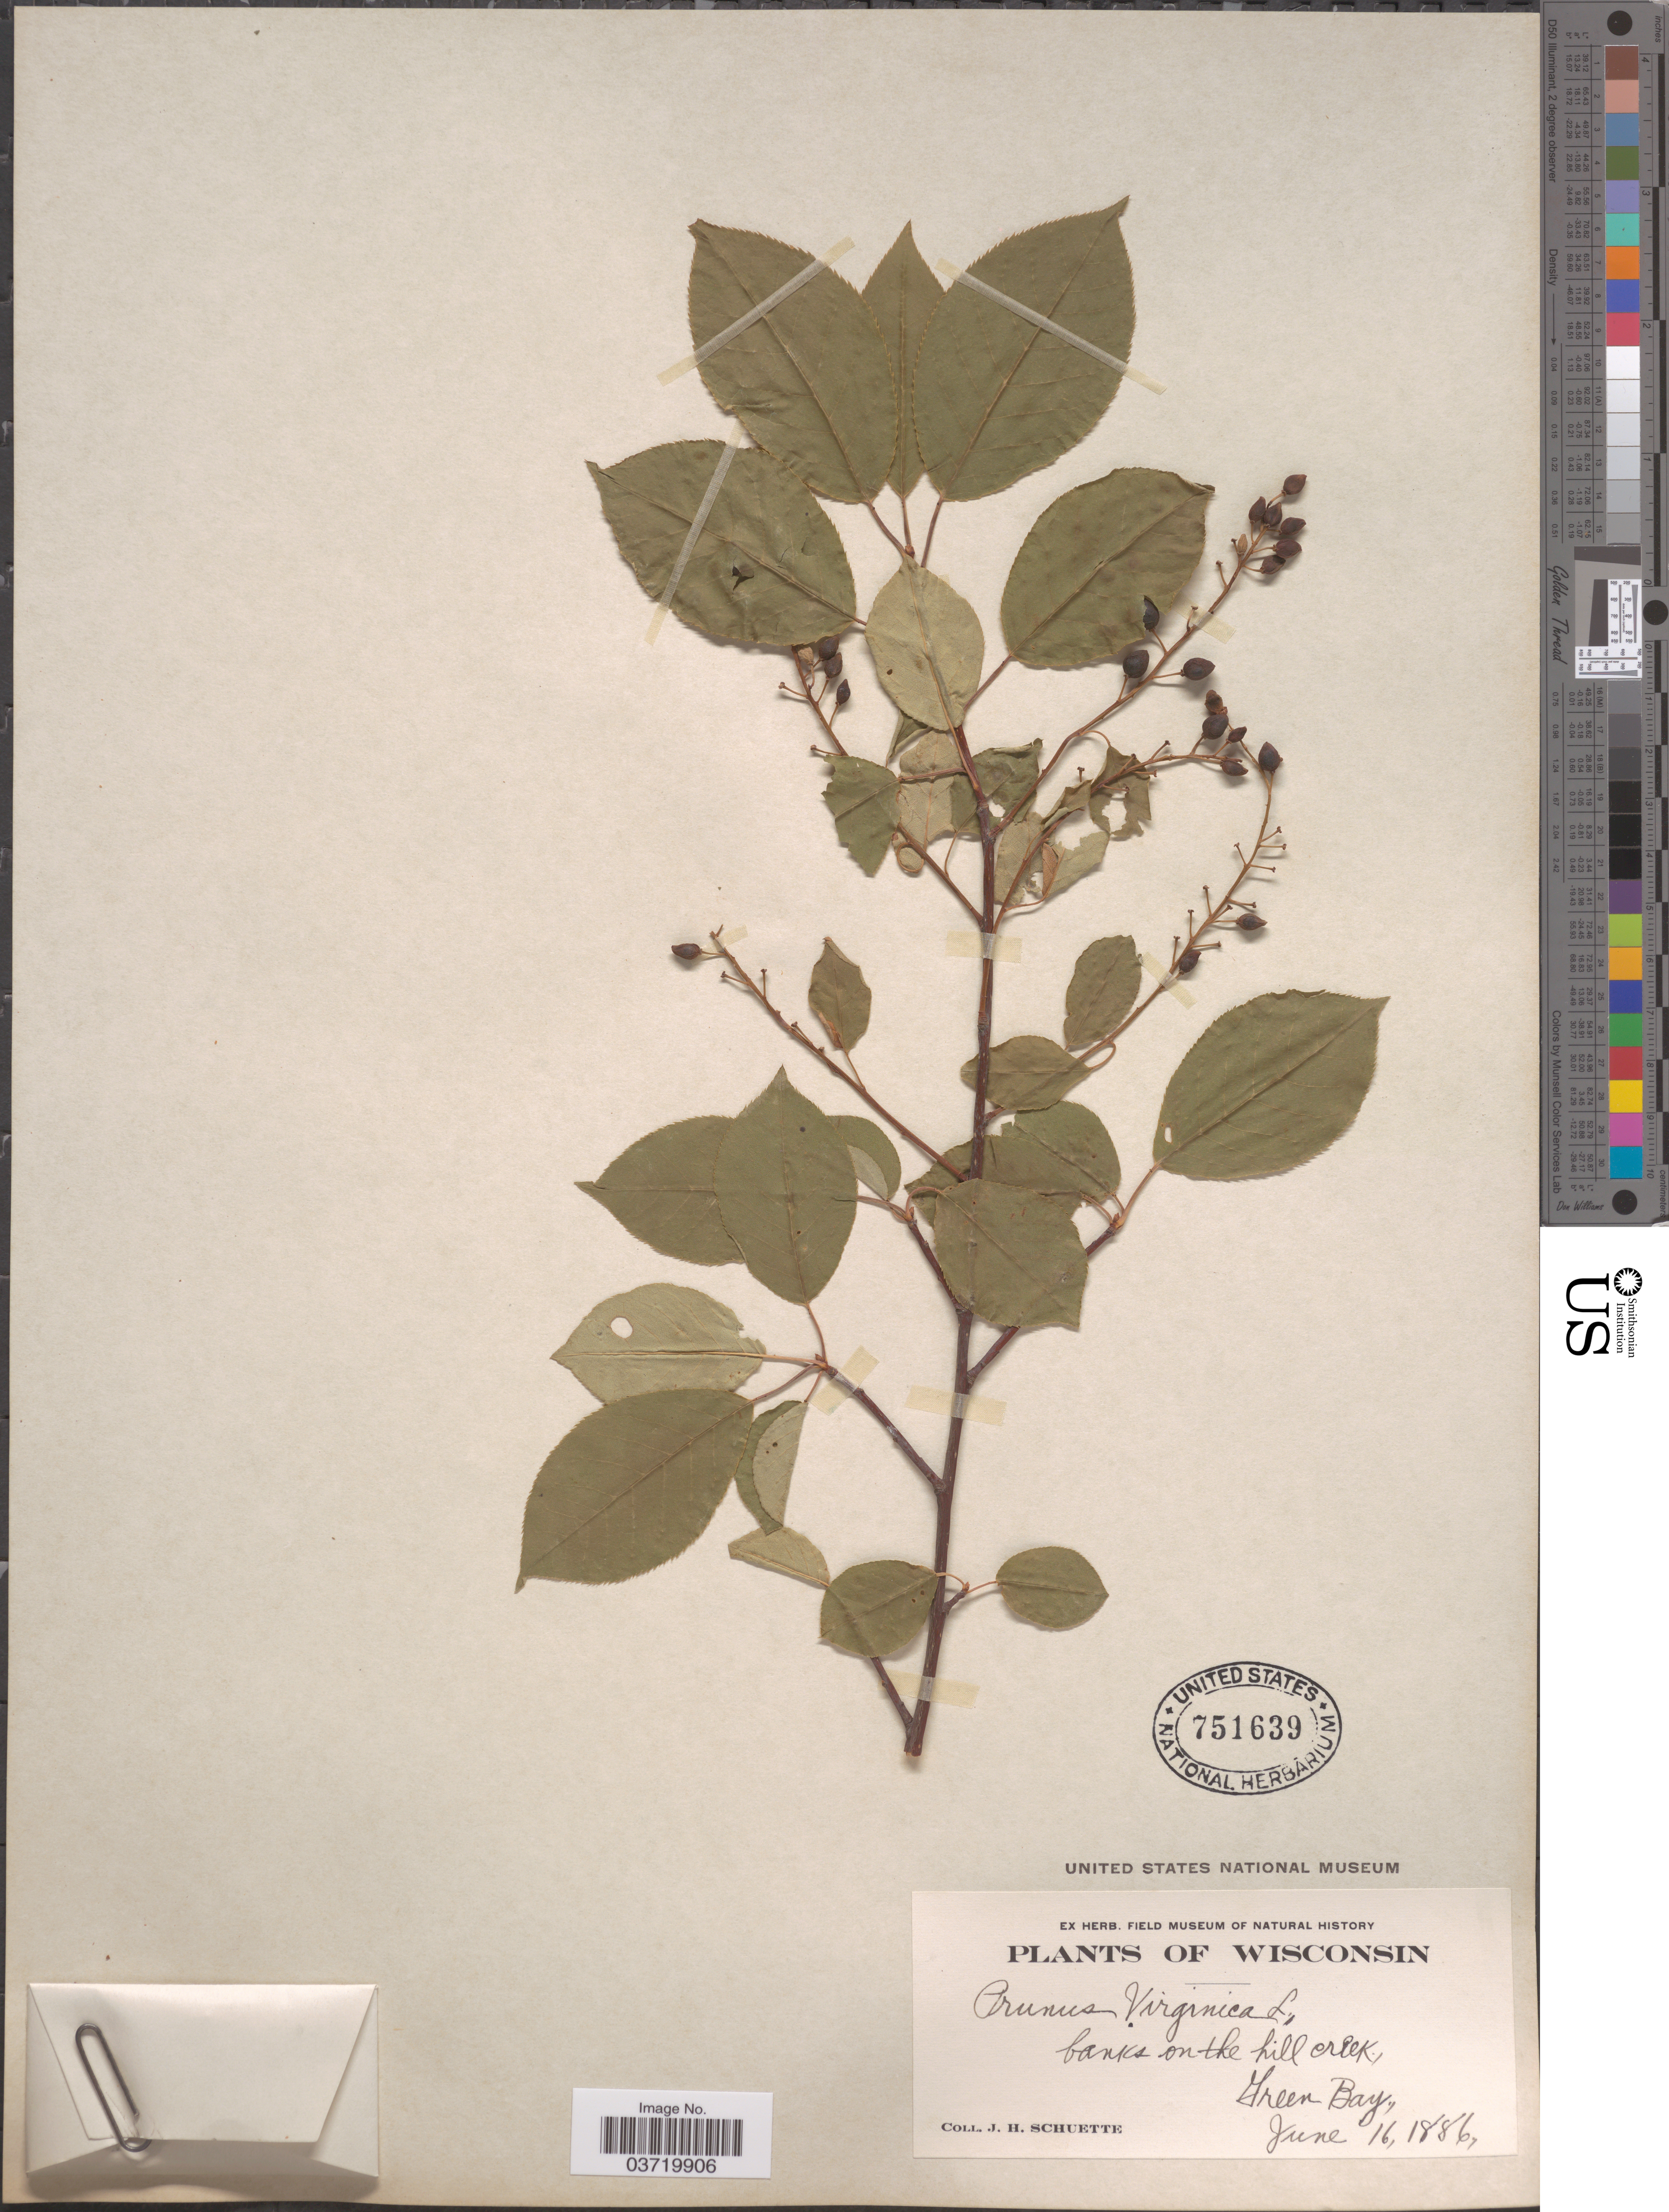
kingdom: Plantae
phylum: Tracheophyta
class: Magnoliopsida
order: Rosales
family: Rosaceae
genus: Prunus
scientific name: Prunus virginiana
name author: L.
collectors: J. H. Schuette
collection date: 1886-06-16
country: United States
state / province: Wisconsin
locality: Banks on the hill creek, Green Bay.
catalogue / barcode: US 751639